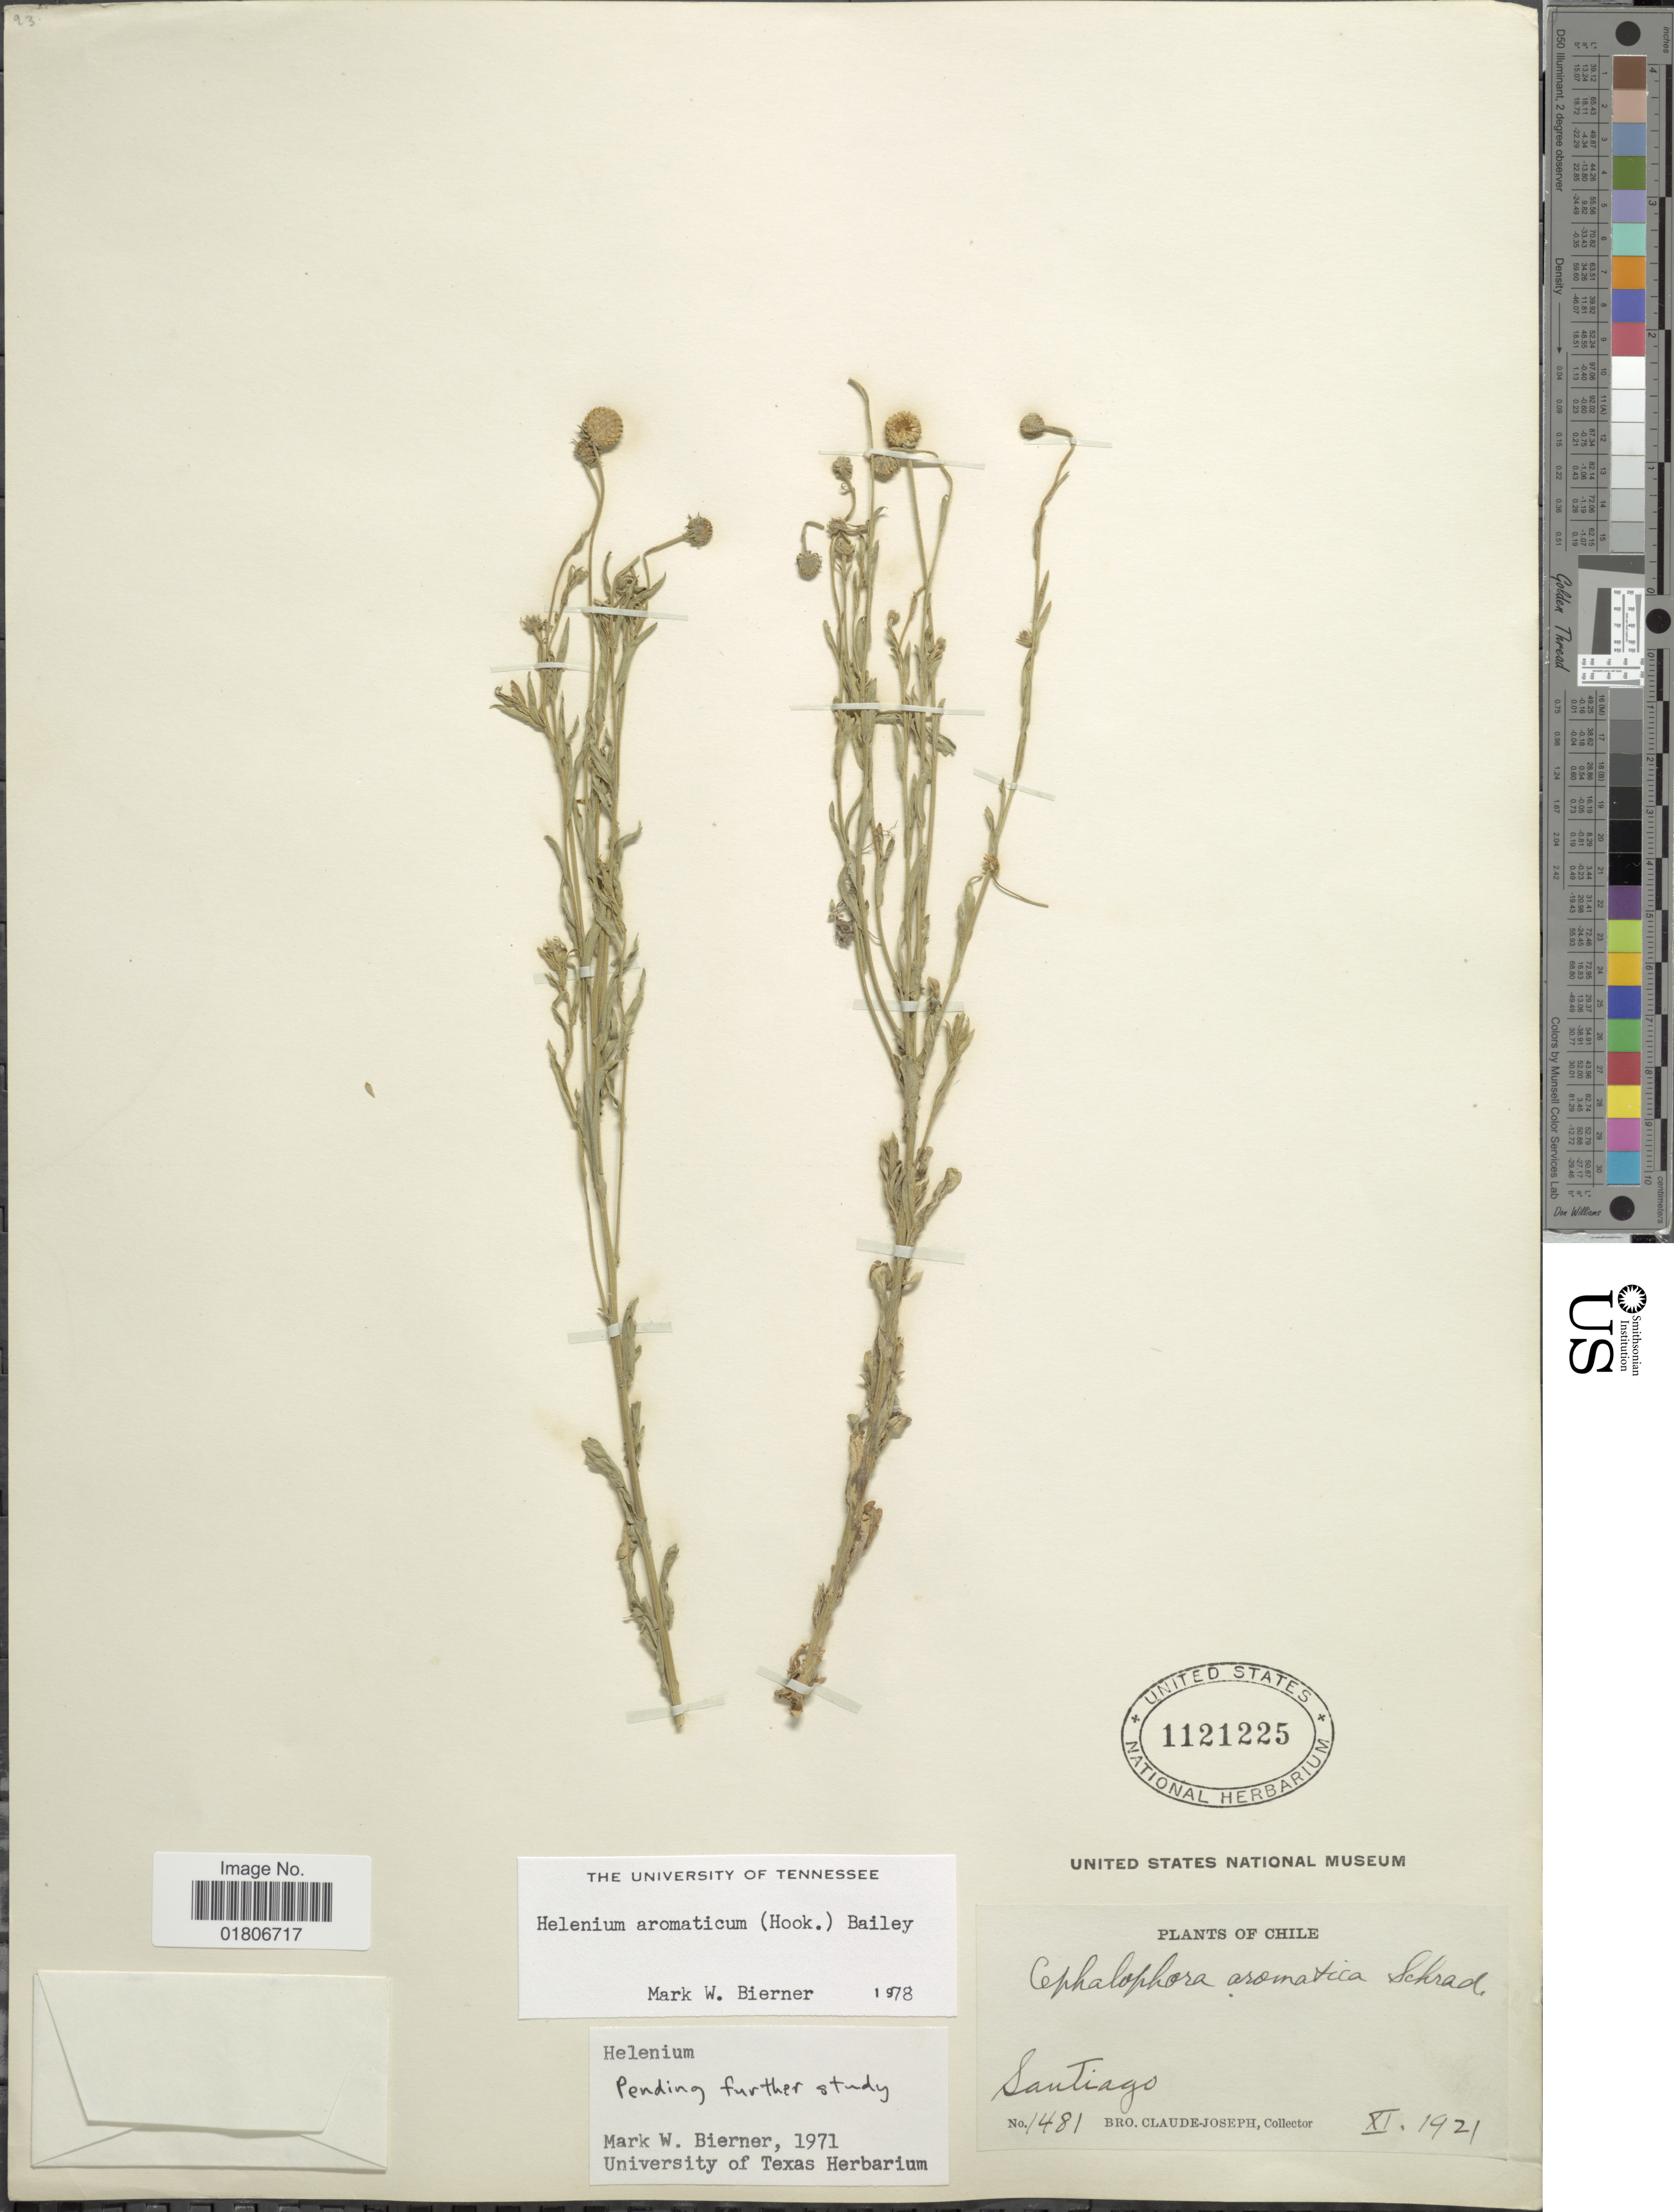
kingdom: Plantae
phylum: Tracheophyta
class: Magnoliopsida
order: Asterales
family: Asteraceae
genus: Helenium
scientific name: Helenium aromaticum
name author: (Hook.) L.H. Bailey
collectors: Bro. Claude-Joseph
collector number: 1481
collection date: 1921-11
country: Chile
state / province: Región Metropolitana (RM)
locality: Santiago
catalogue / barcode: US 1121225